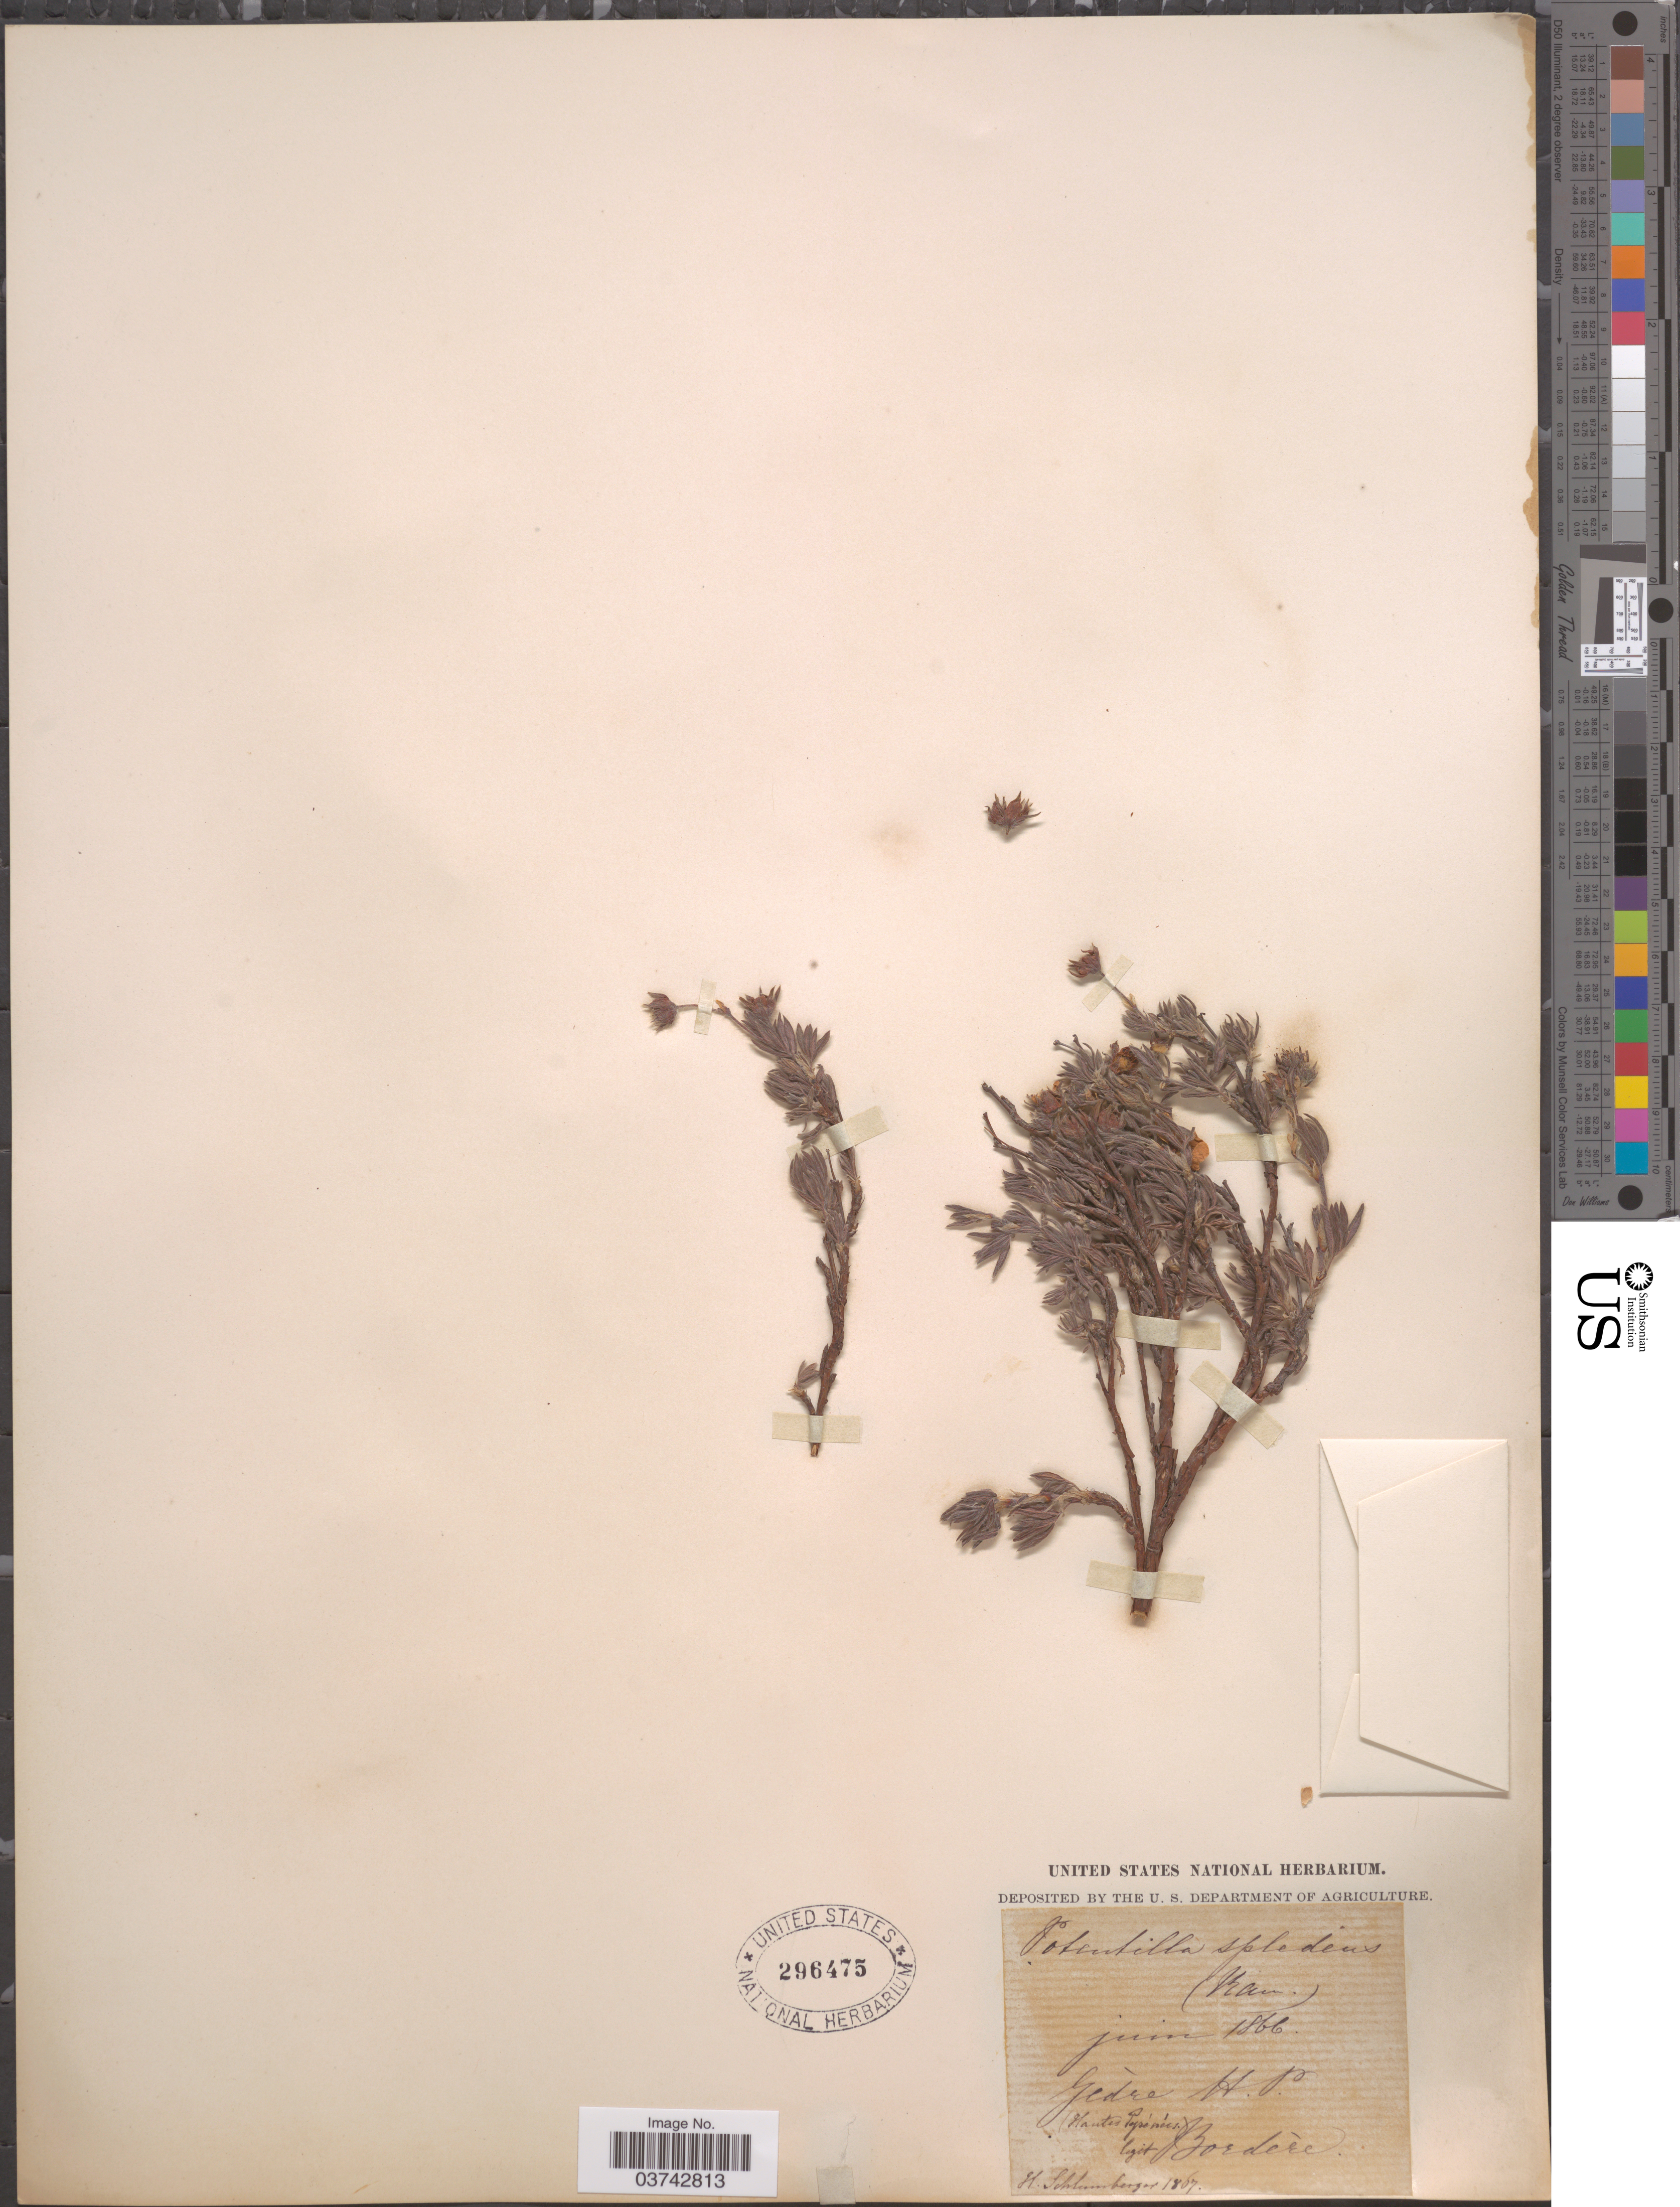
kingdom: Plantae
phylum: Tracheophyta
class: Magnoliopsida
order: Rosales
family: Rosaceae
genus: Potentilla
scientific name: Potentilla splendens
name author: Wall. ex D. Don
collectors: -. Bordère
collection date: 1866-06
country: France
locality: Gèdre. (Hautes Pyrénées).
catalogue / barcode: US 296475